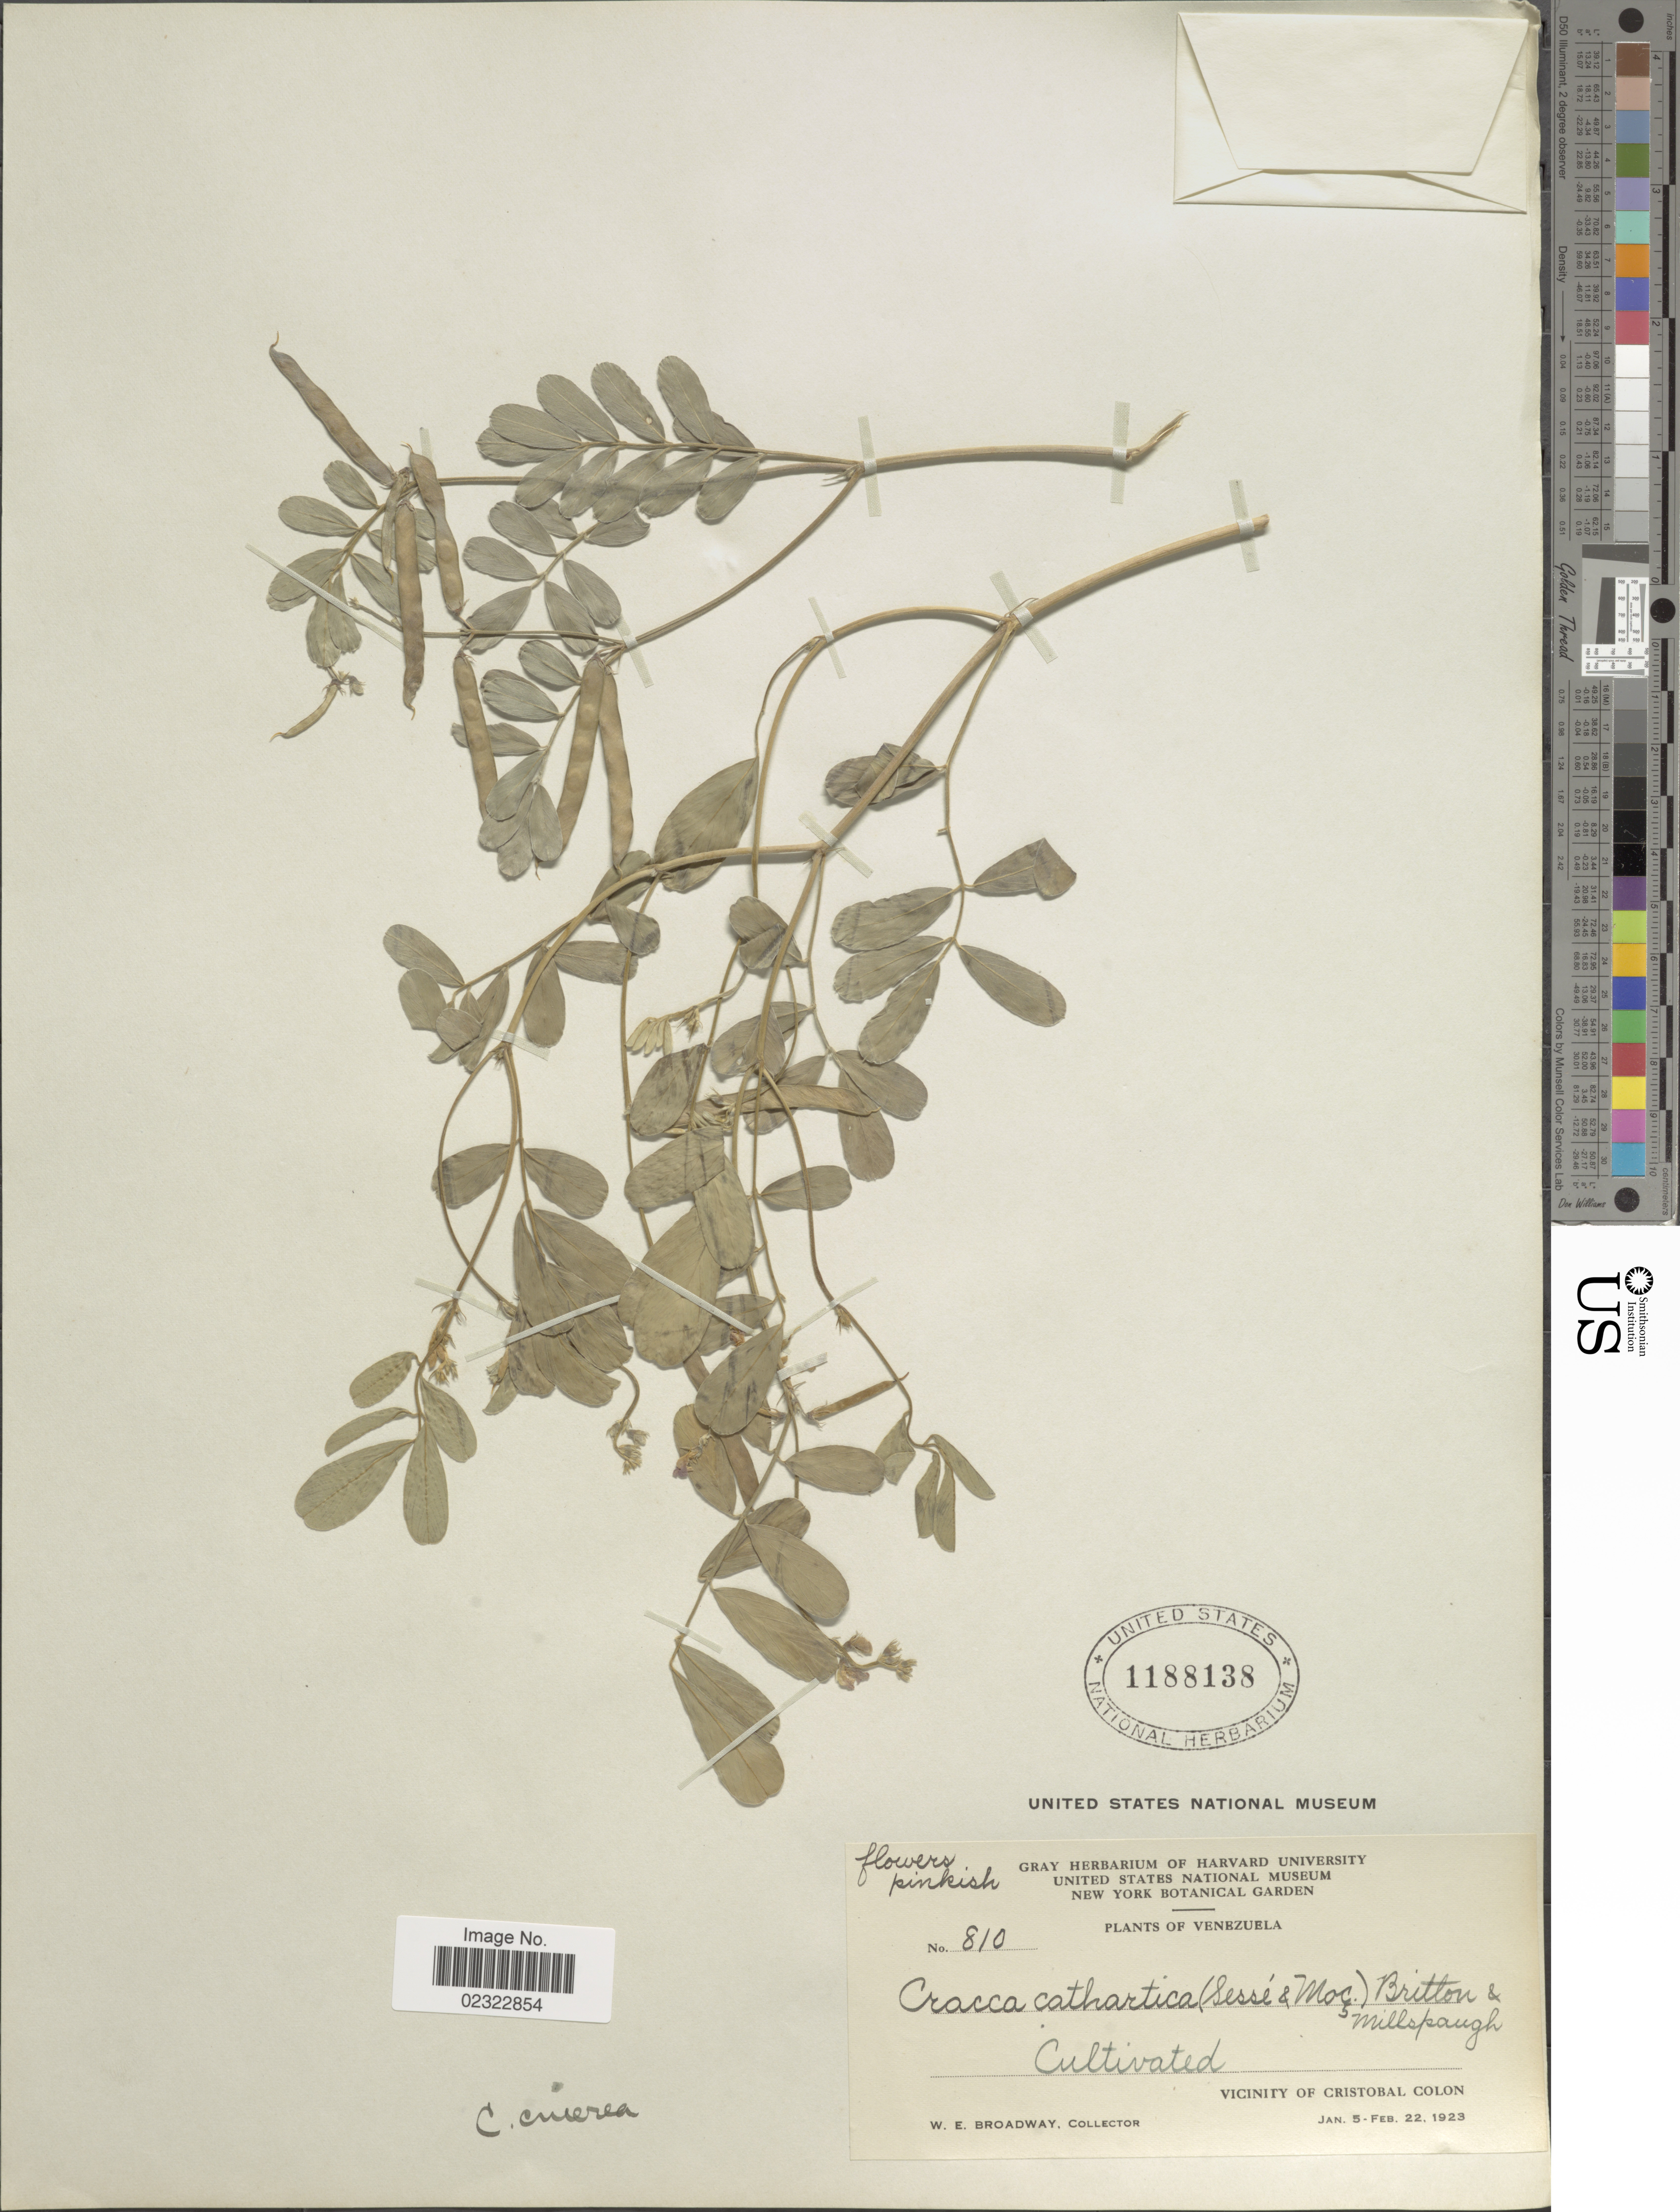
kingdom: Plantae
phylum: Tracheophyta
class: Magnoliopsida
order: Fabales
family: Fabaceae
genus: Tephrosia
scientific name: Tephrosia cinerea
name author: (L.) Pers.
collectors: W. E. Broadway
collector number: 810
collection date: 1923-01-05/1923-02-22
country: Venezuela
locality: Vicinity of Cristobal Colon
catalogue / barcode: US 1188138